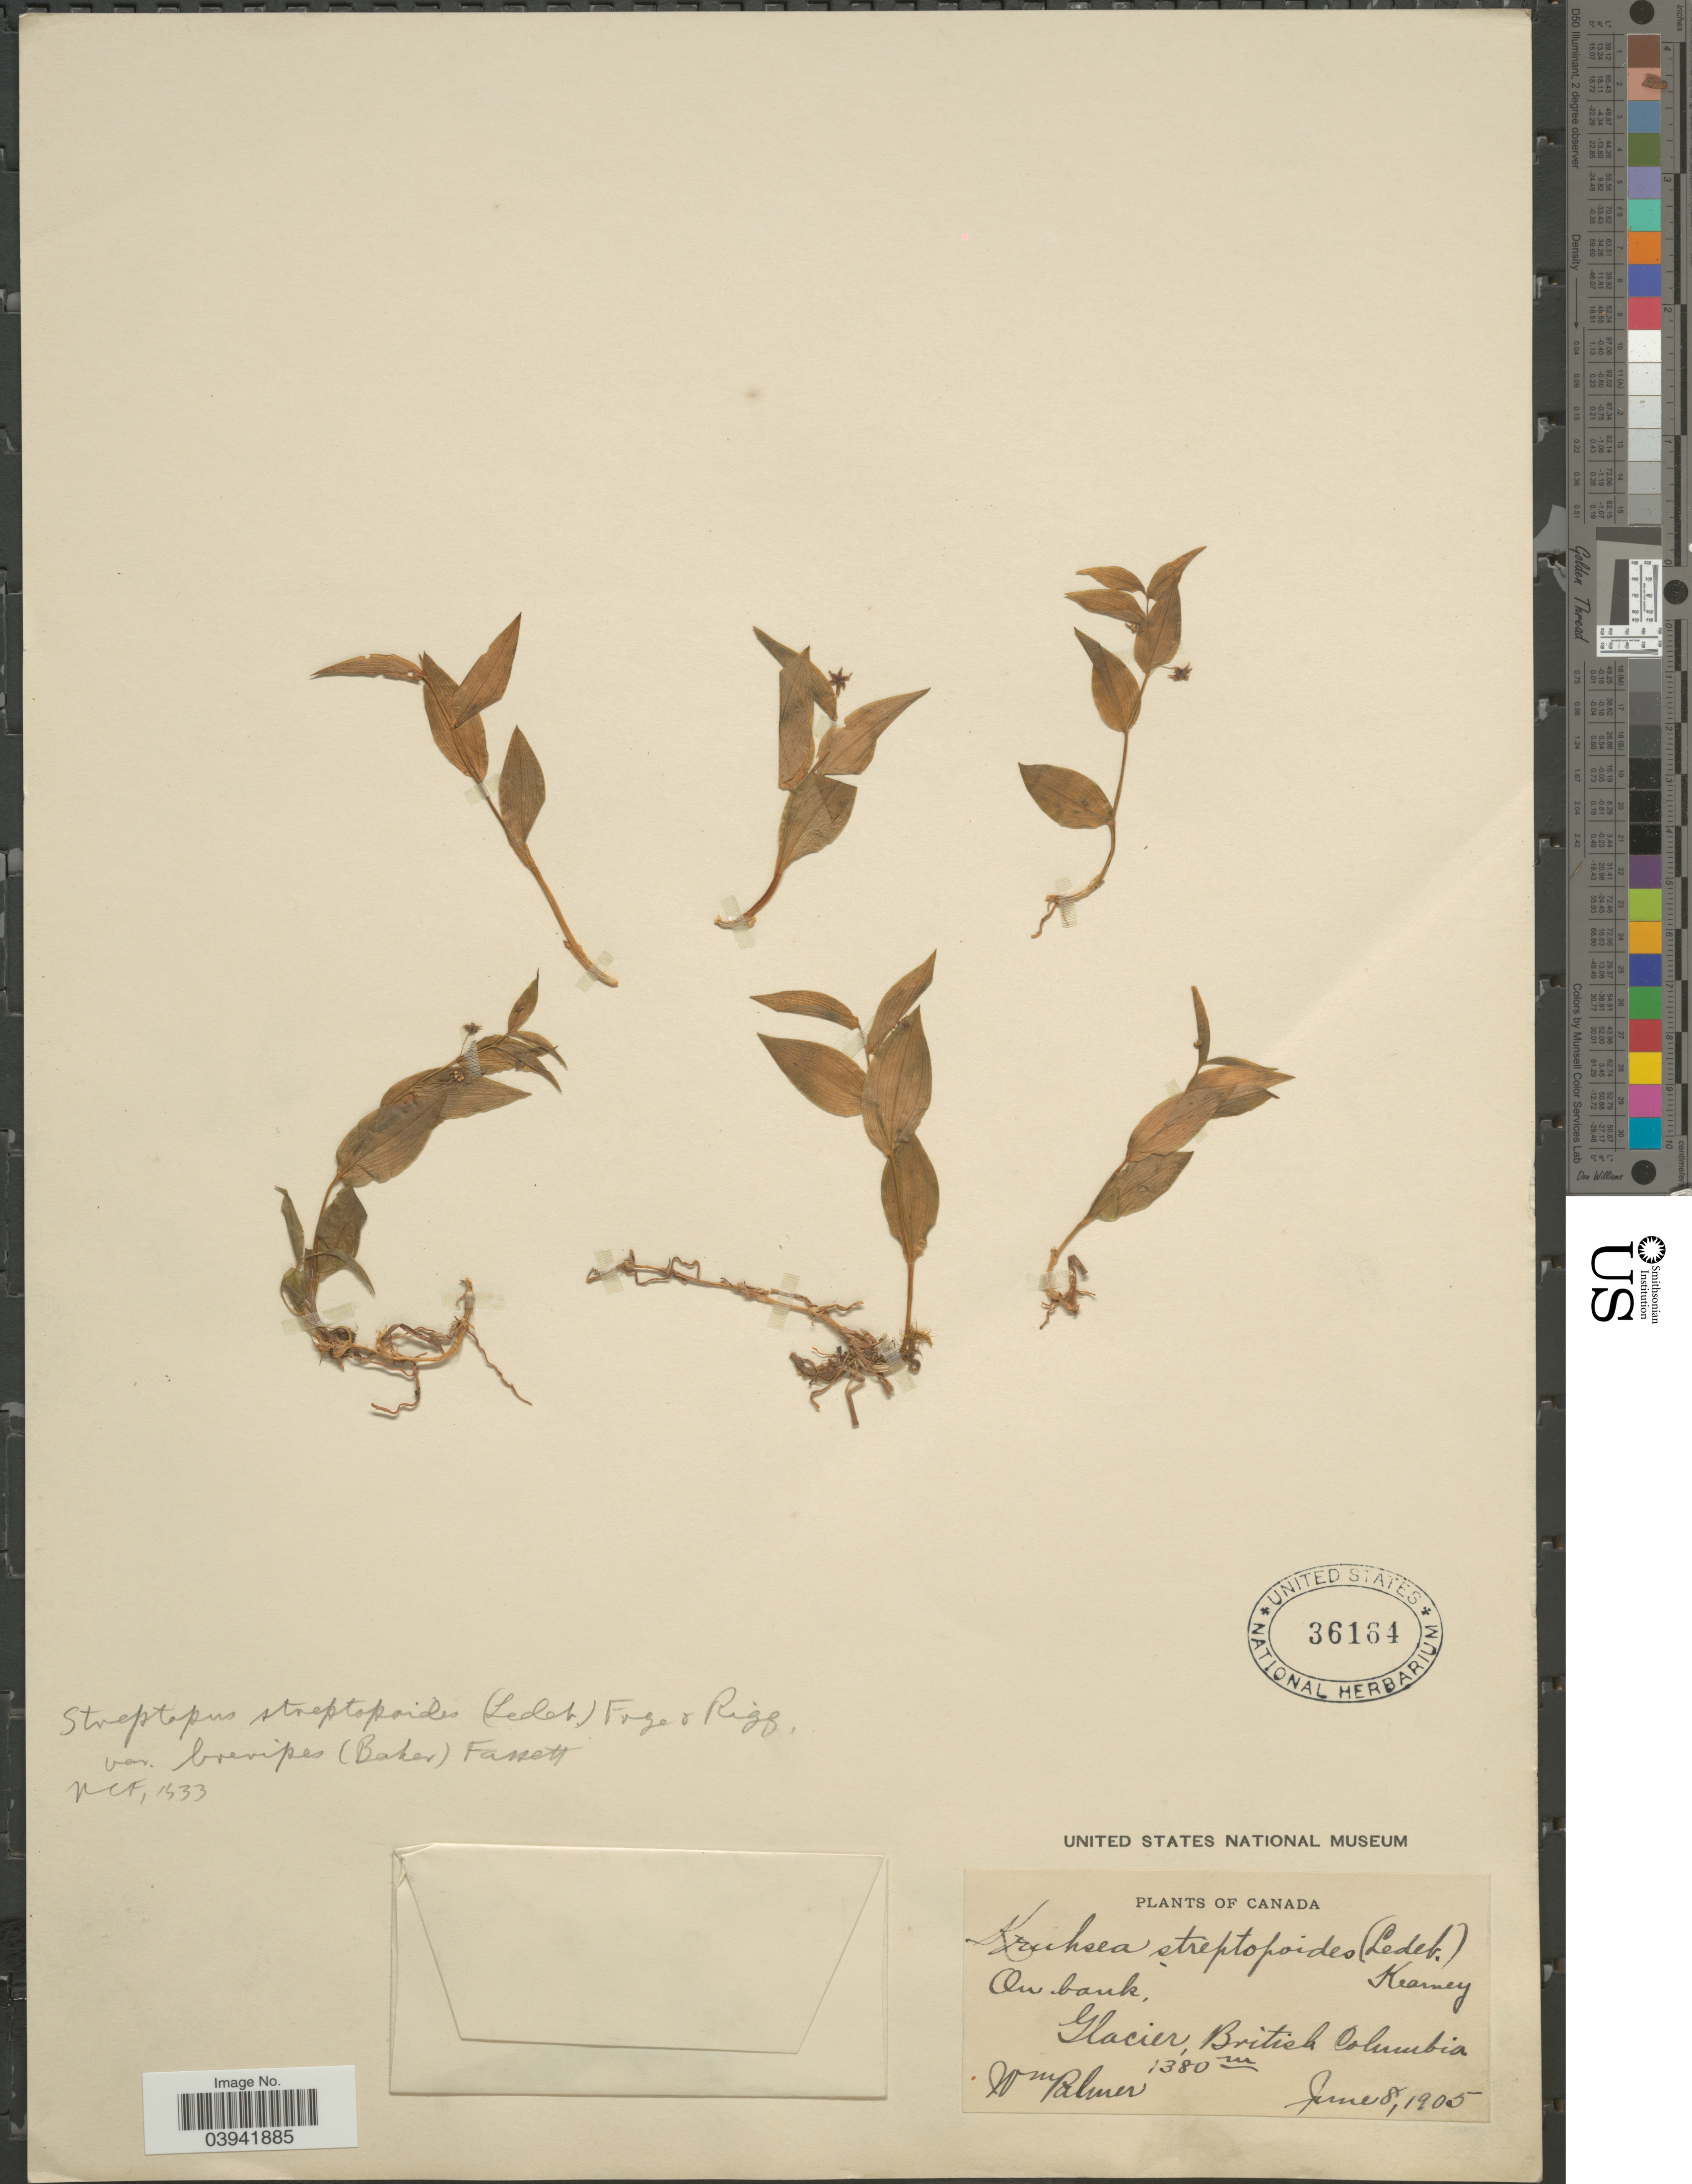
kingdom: Plantae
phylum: Tracheophyta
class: Liliopsida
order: Liliales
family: Liliaceae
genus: Streptopus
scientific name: Streptopus streptopoides var. brevipes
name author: (Baker) Fassett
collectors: W. Palmer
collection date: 1905-06-08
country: Canada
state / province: British Columbia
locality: Glacier.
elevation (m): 1380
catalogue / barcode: US 36164